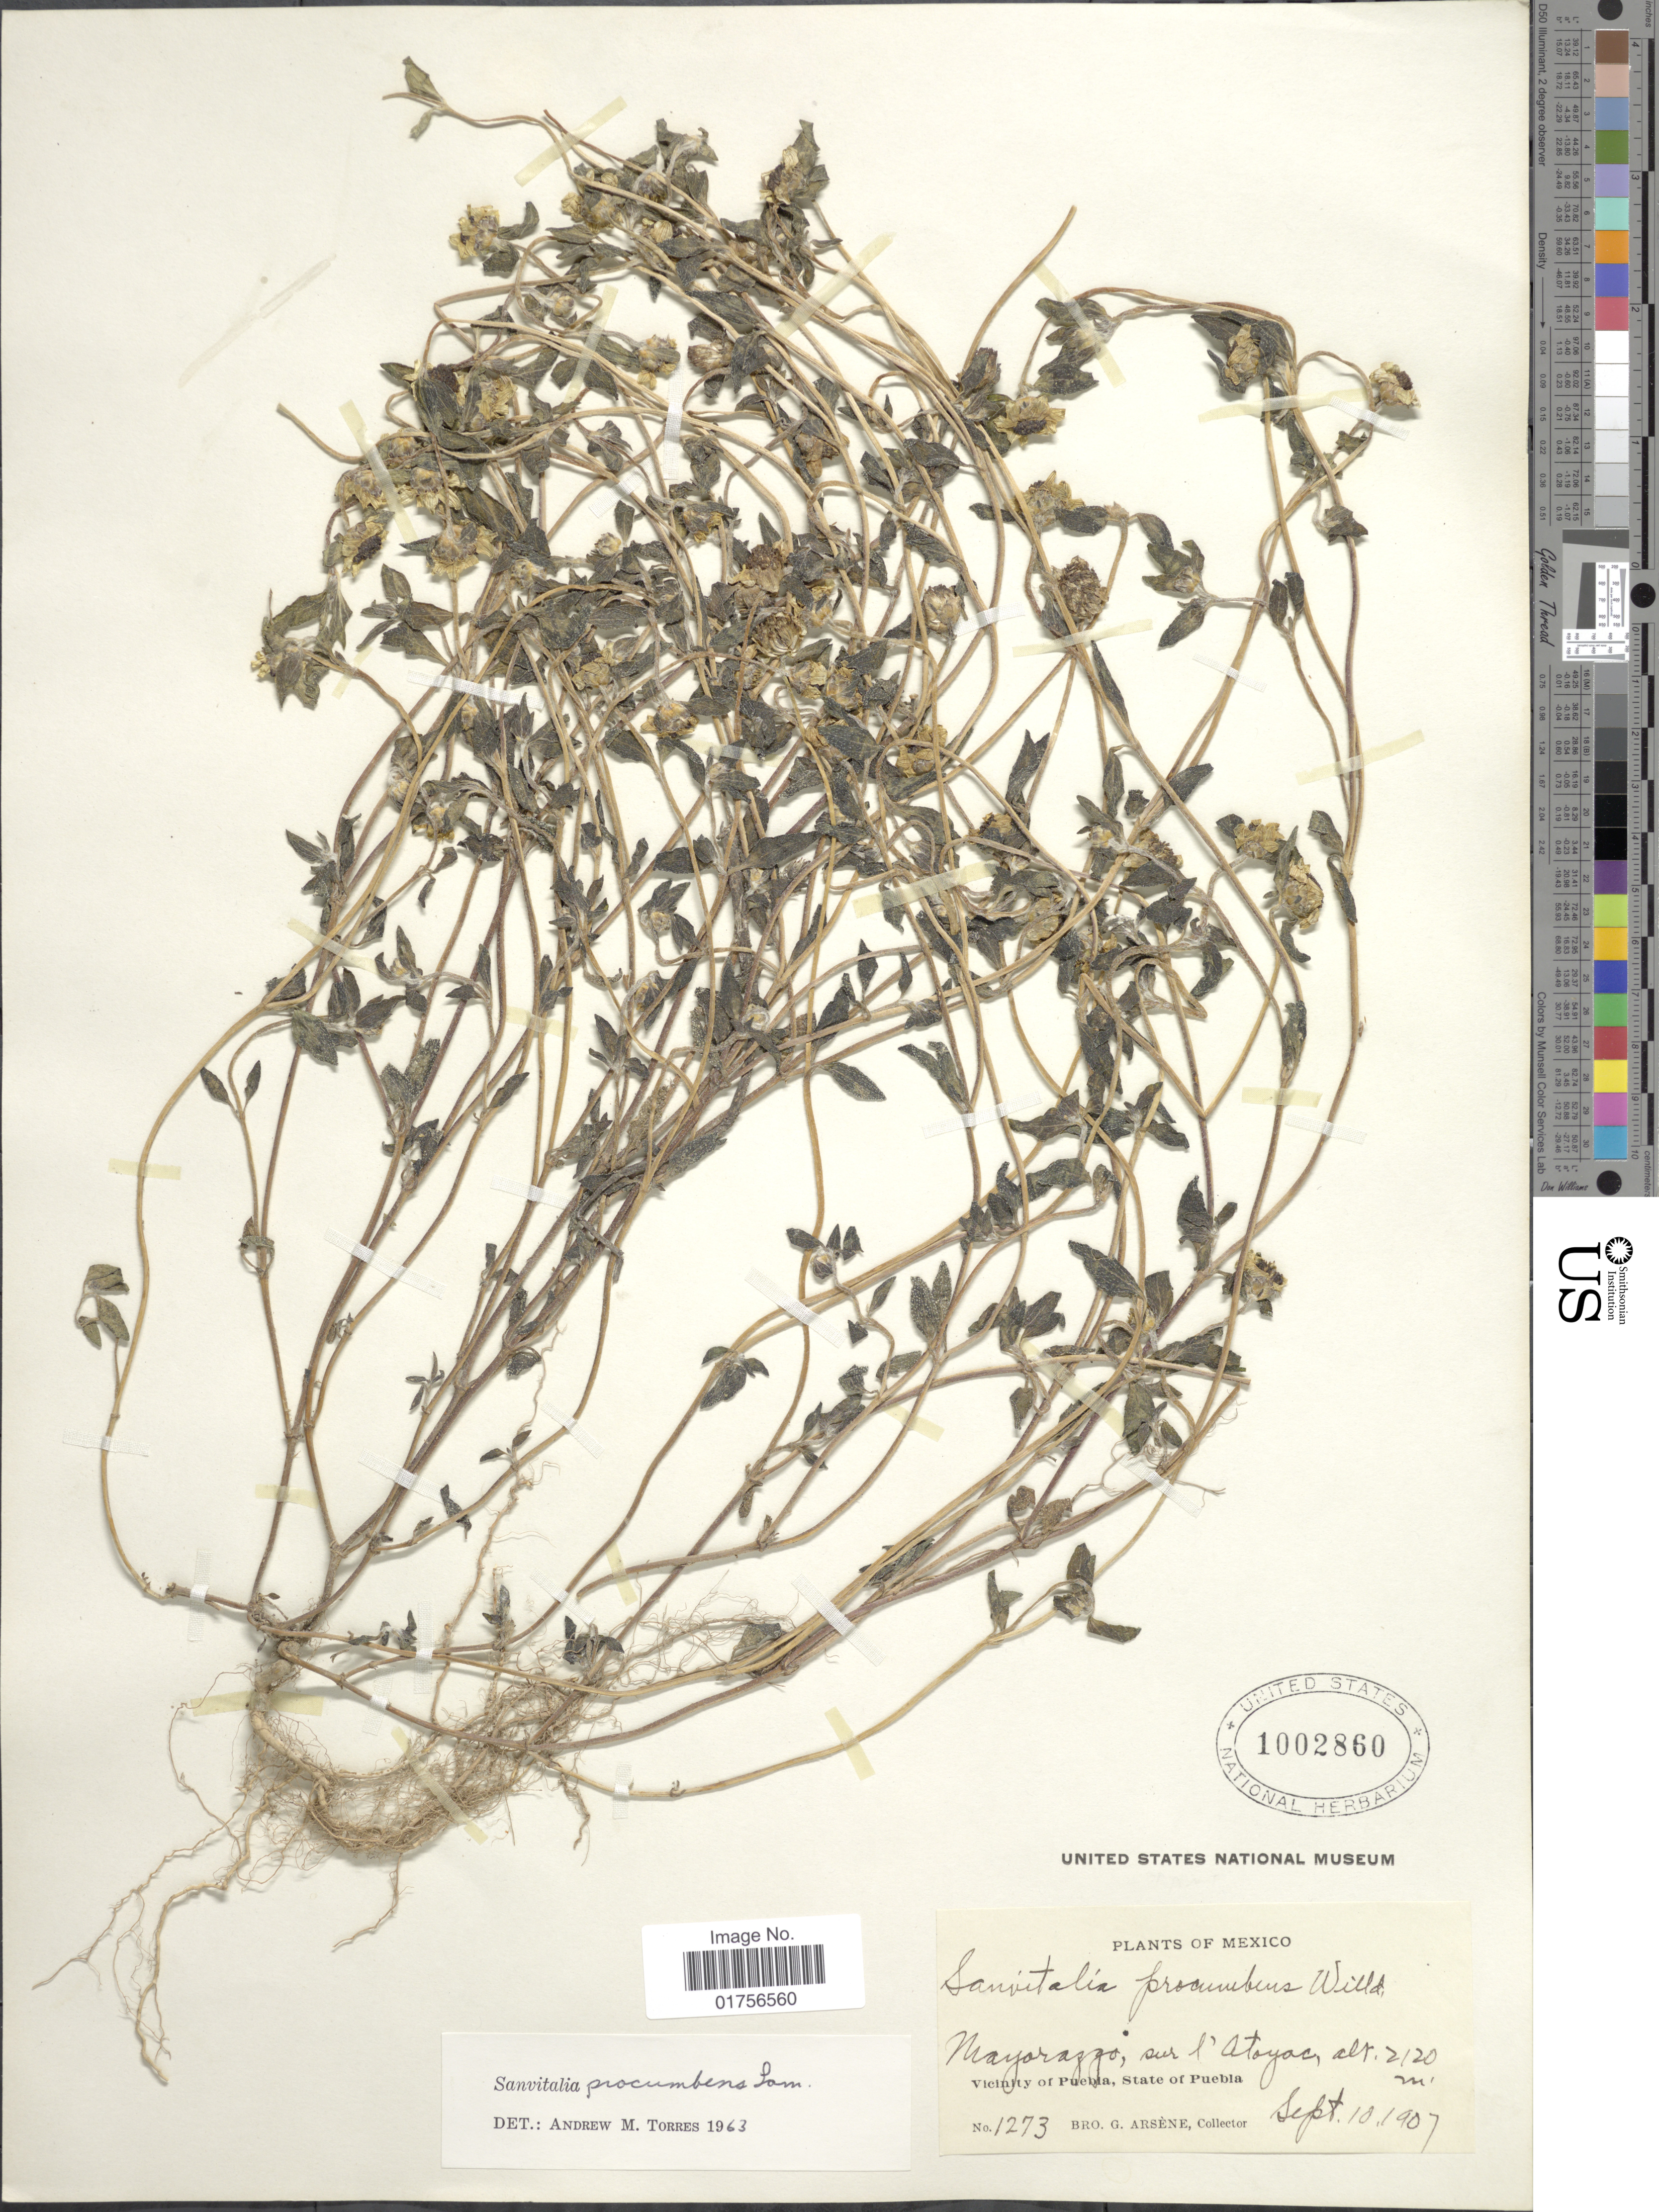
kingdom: Plantae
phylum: Tracheophyta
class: Magnoliopsida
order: Asterales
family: Asteraceae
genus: Sanvitalia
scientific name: Sanvitalia procumbens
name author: Lam.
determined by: Skibicki, Samuel V.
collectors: Bro. G. Arsène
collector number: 1273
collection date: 1907-09-10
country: Mexico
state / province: Puebla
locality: Mayorazzo, sur l'Atoyac, Vicinity of Puebla, State of Puebla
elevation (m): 2120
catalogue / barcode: US 1002860